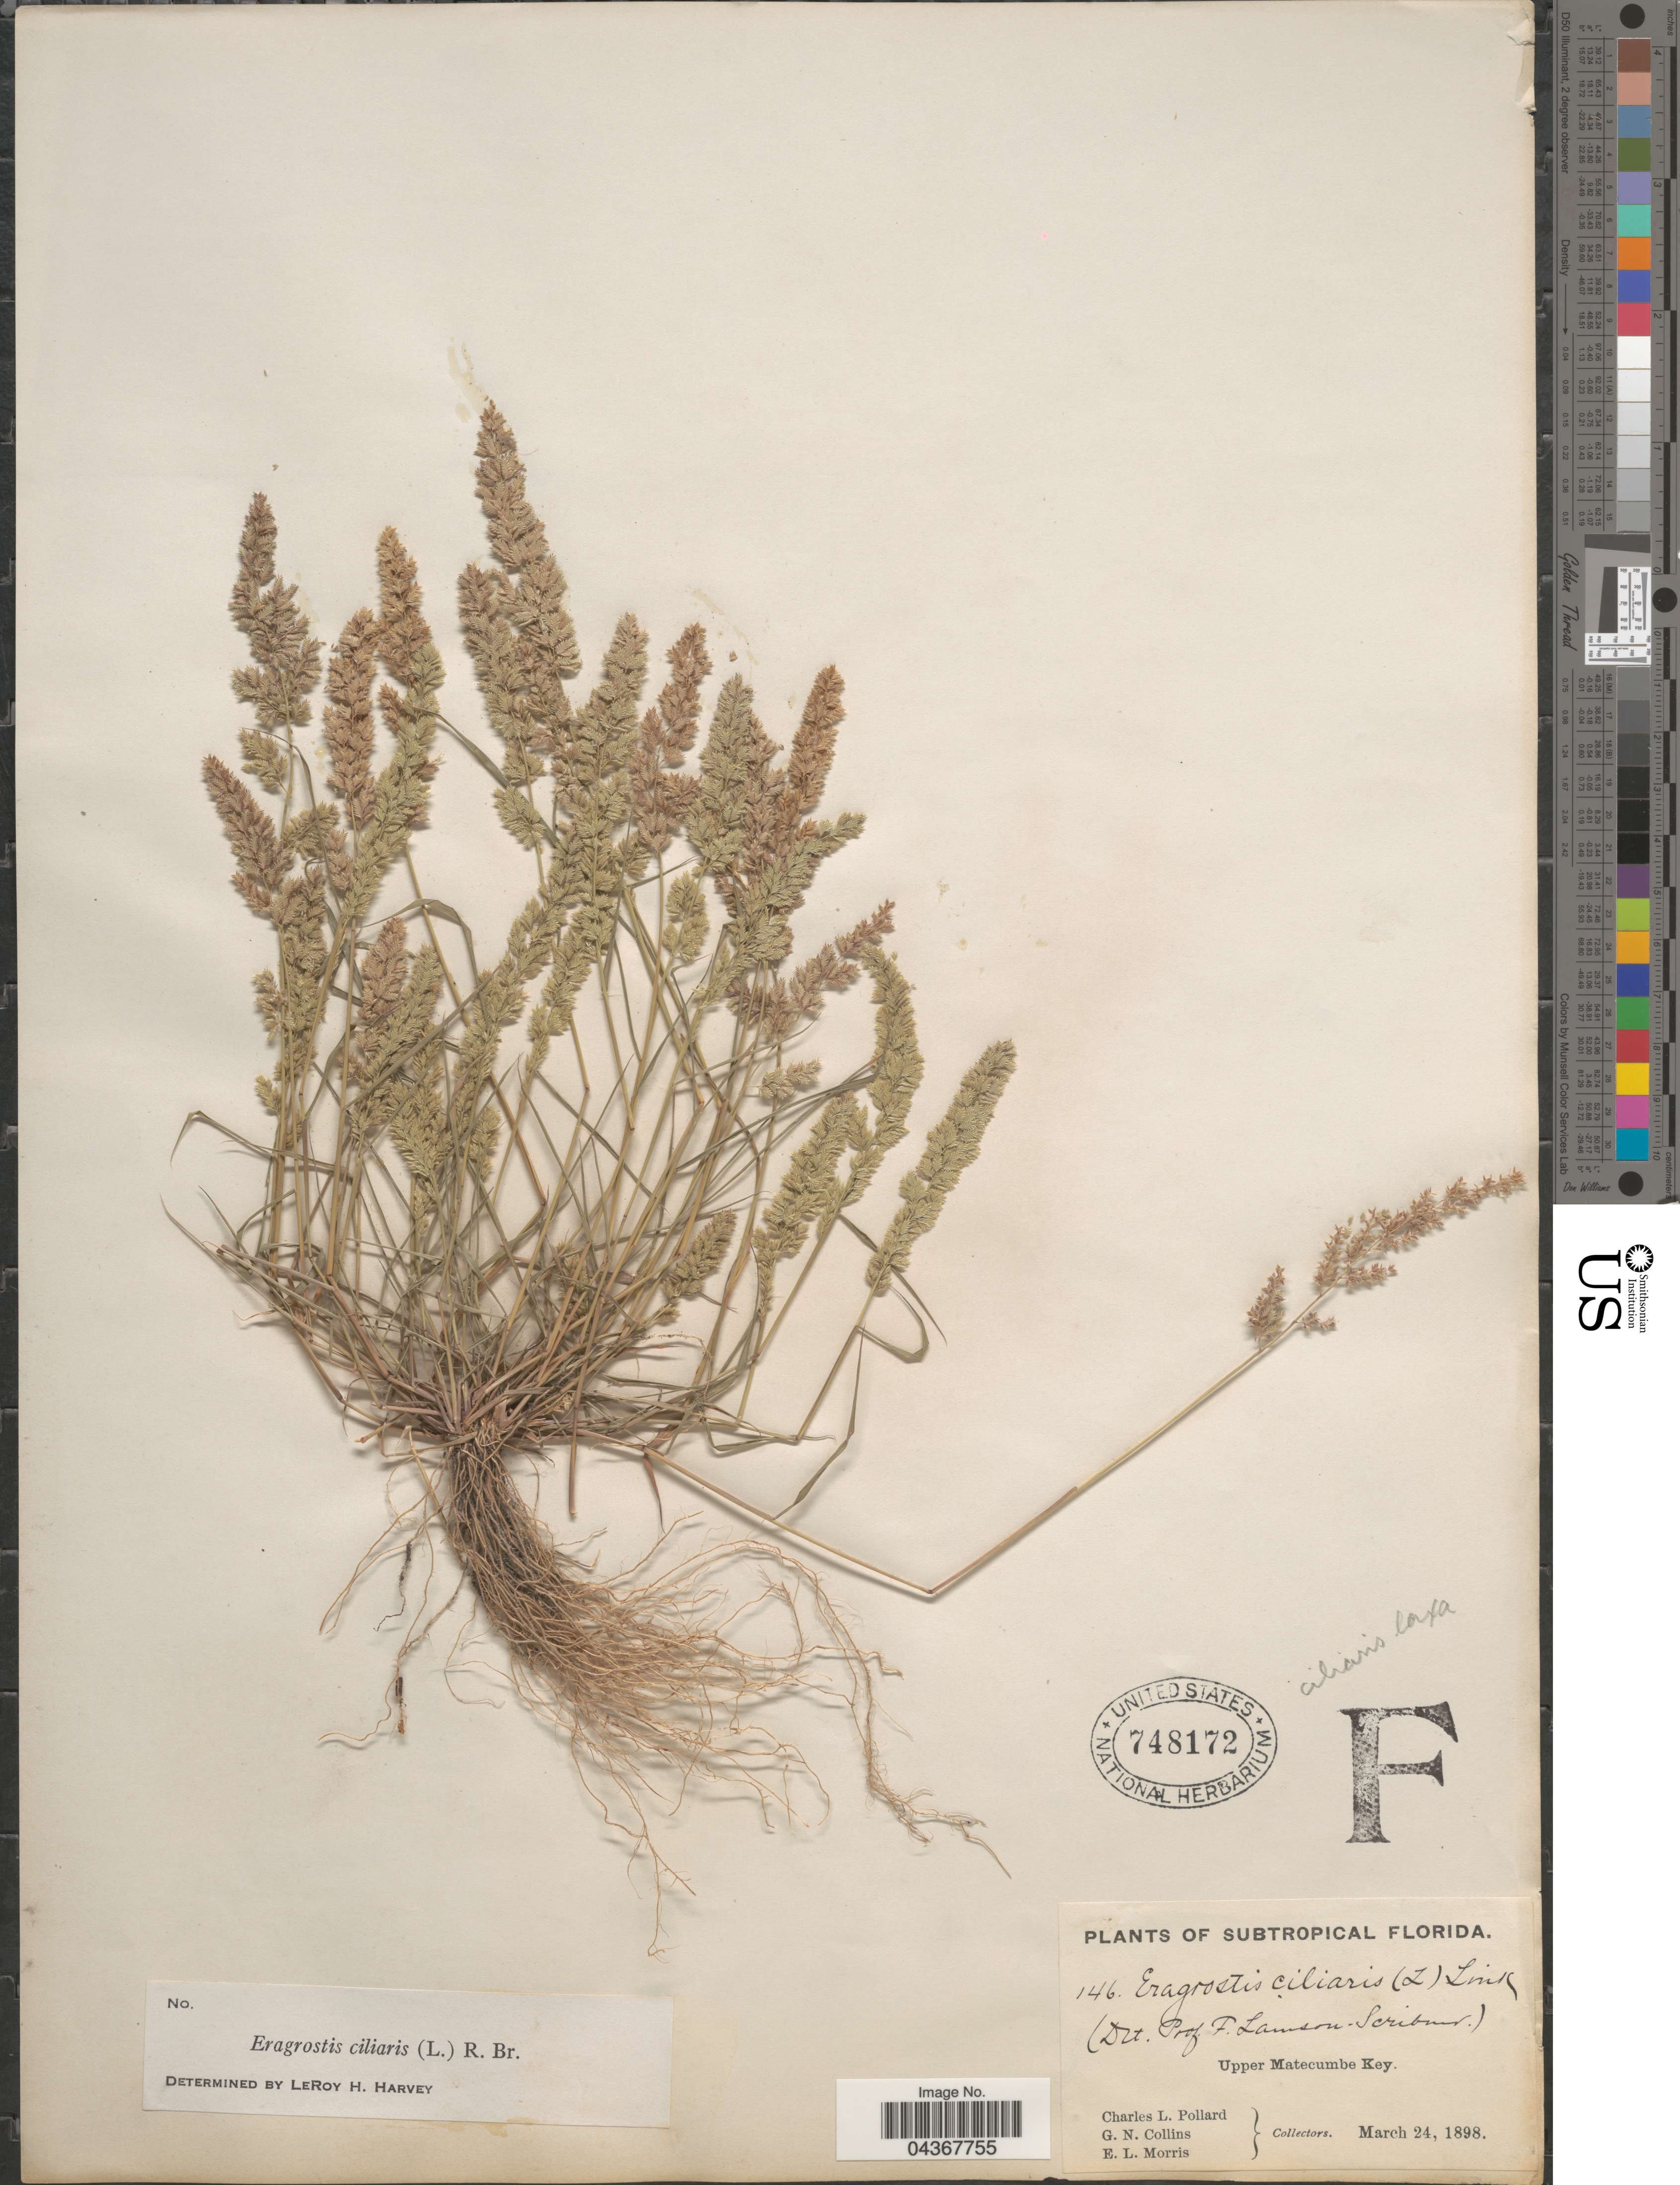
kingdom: Plantae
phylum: Tracheophyta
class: Liliopsida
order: Poales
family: Poaceae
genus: Eragrostis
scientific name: Eragrostis ciliaris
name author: (L.) R. Br.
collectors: C. L. Pollard, G. Collins & E. Morris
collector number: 146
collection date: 1898-03-24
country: United States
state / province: Florida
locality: Subtropical Florida. Upper Matecumbe Key.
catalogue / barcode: US 748172